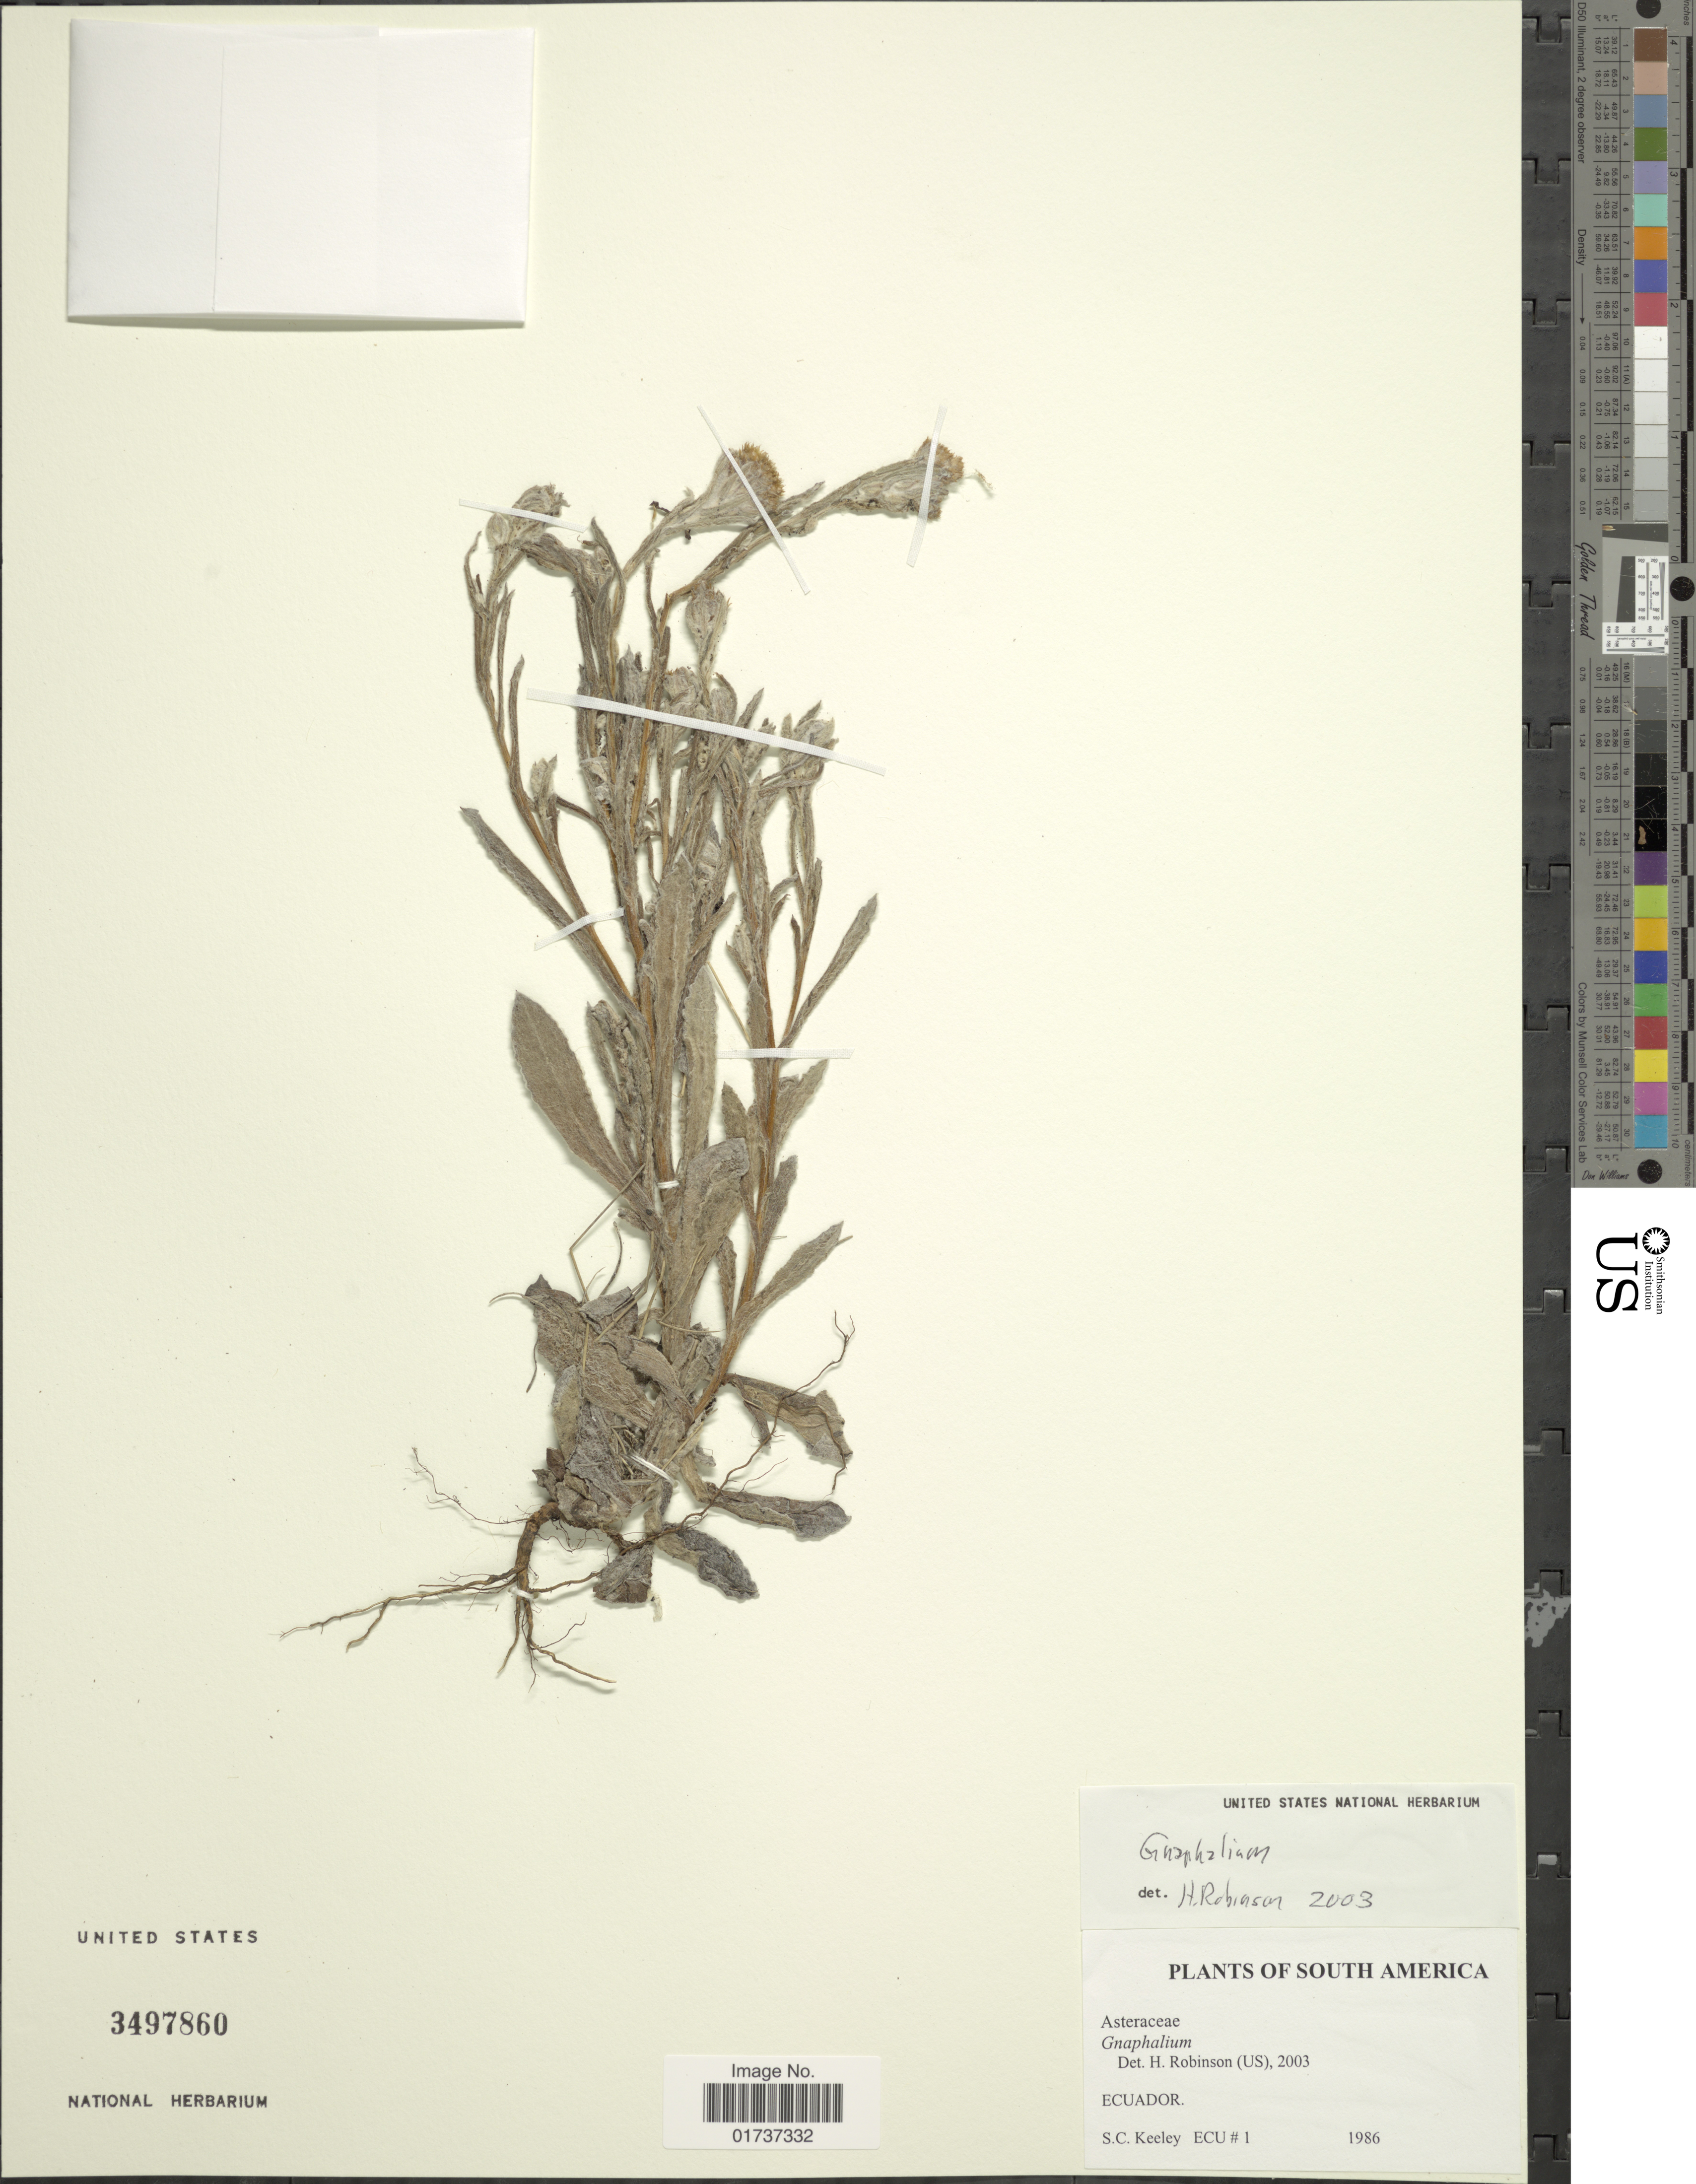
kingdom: Plantae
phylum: Tracheophyta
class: Magnoliopsida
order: Asterales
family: Asteraceae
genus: Gnaphalium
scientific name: Gnaphalium sp.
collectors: S. C. Keeley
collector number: ECU 1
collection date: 1986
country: Ecuador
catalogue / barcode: US 3497860